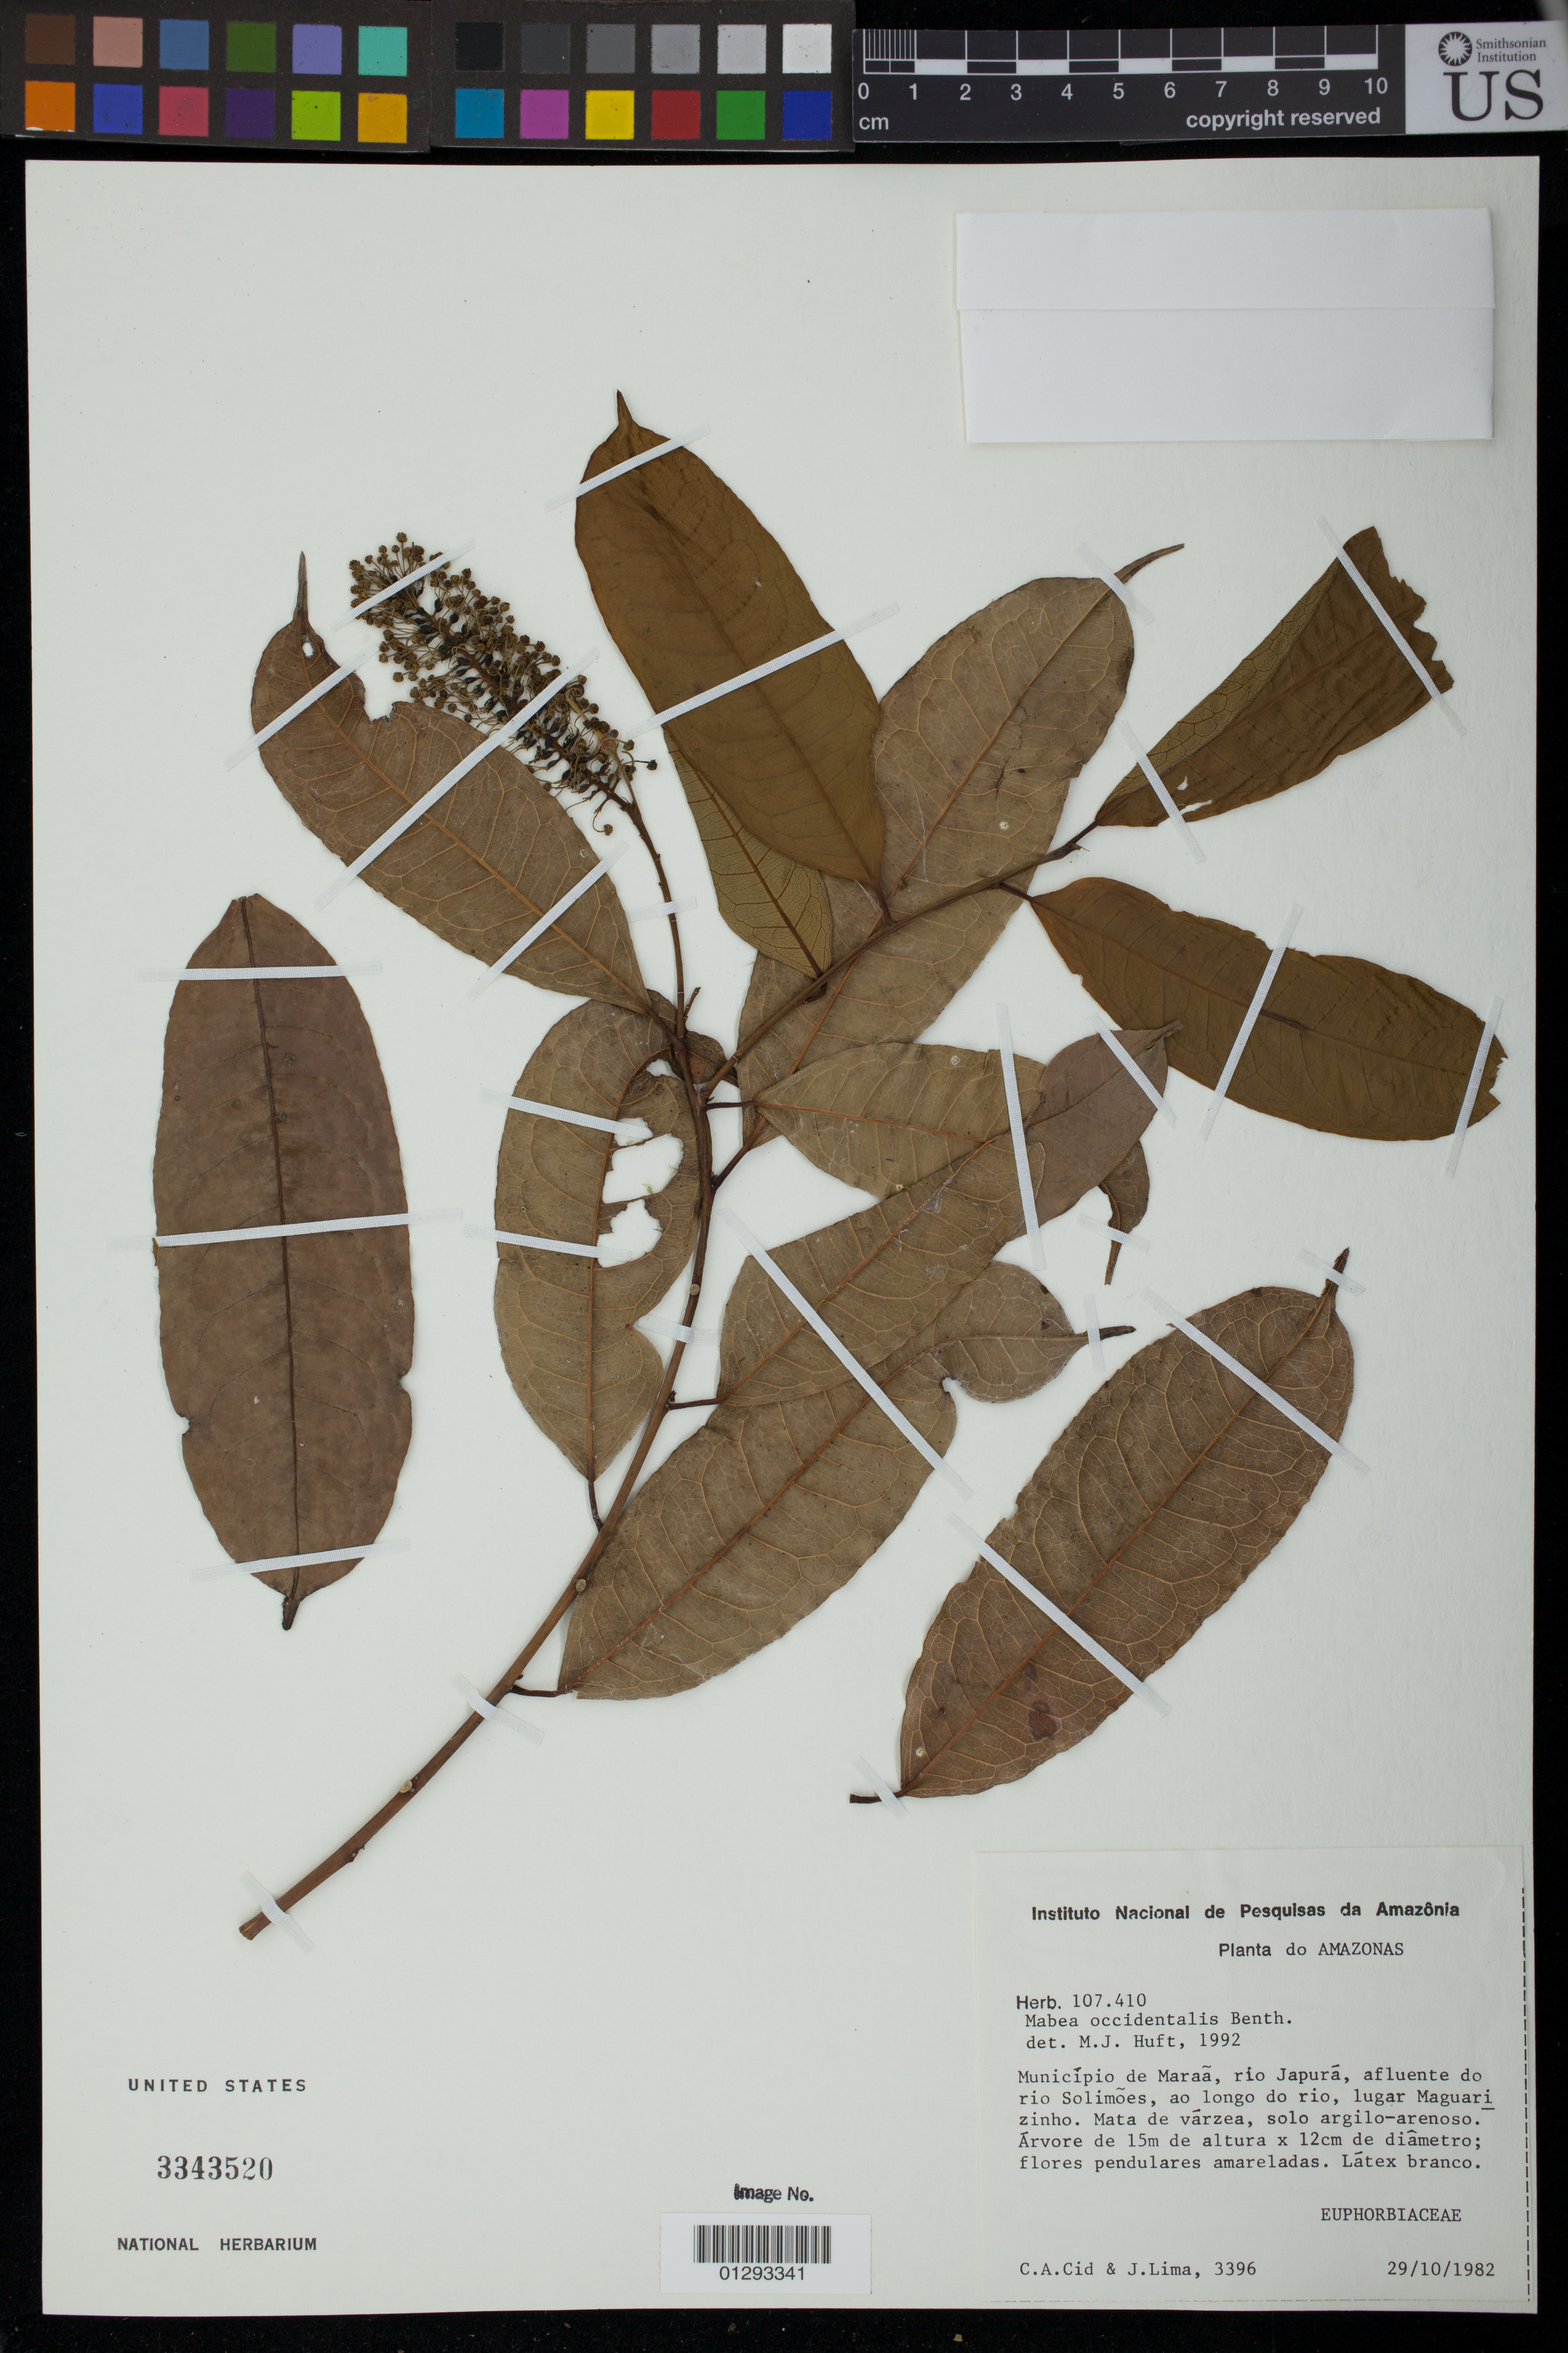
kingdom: Plantae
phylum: Tracheophyta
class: Magnoliopsida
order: Malpighiales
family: Euphorbiaceae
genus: Mabea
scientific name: Mabea occidentalis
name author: Benth.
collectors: C. A. Cid Ferreira & J. Lima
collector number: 3396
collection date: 1982-10-29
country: Brazil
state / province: Amazonas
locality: Maraa, Rio Japura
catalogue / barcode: US 3343520